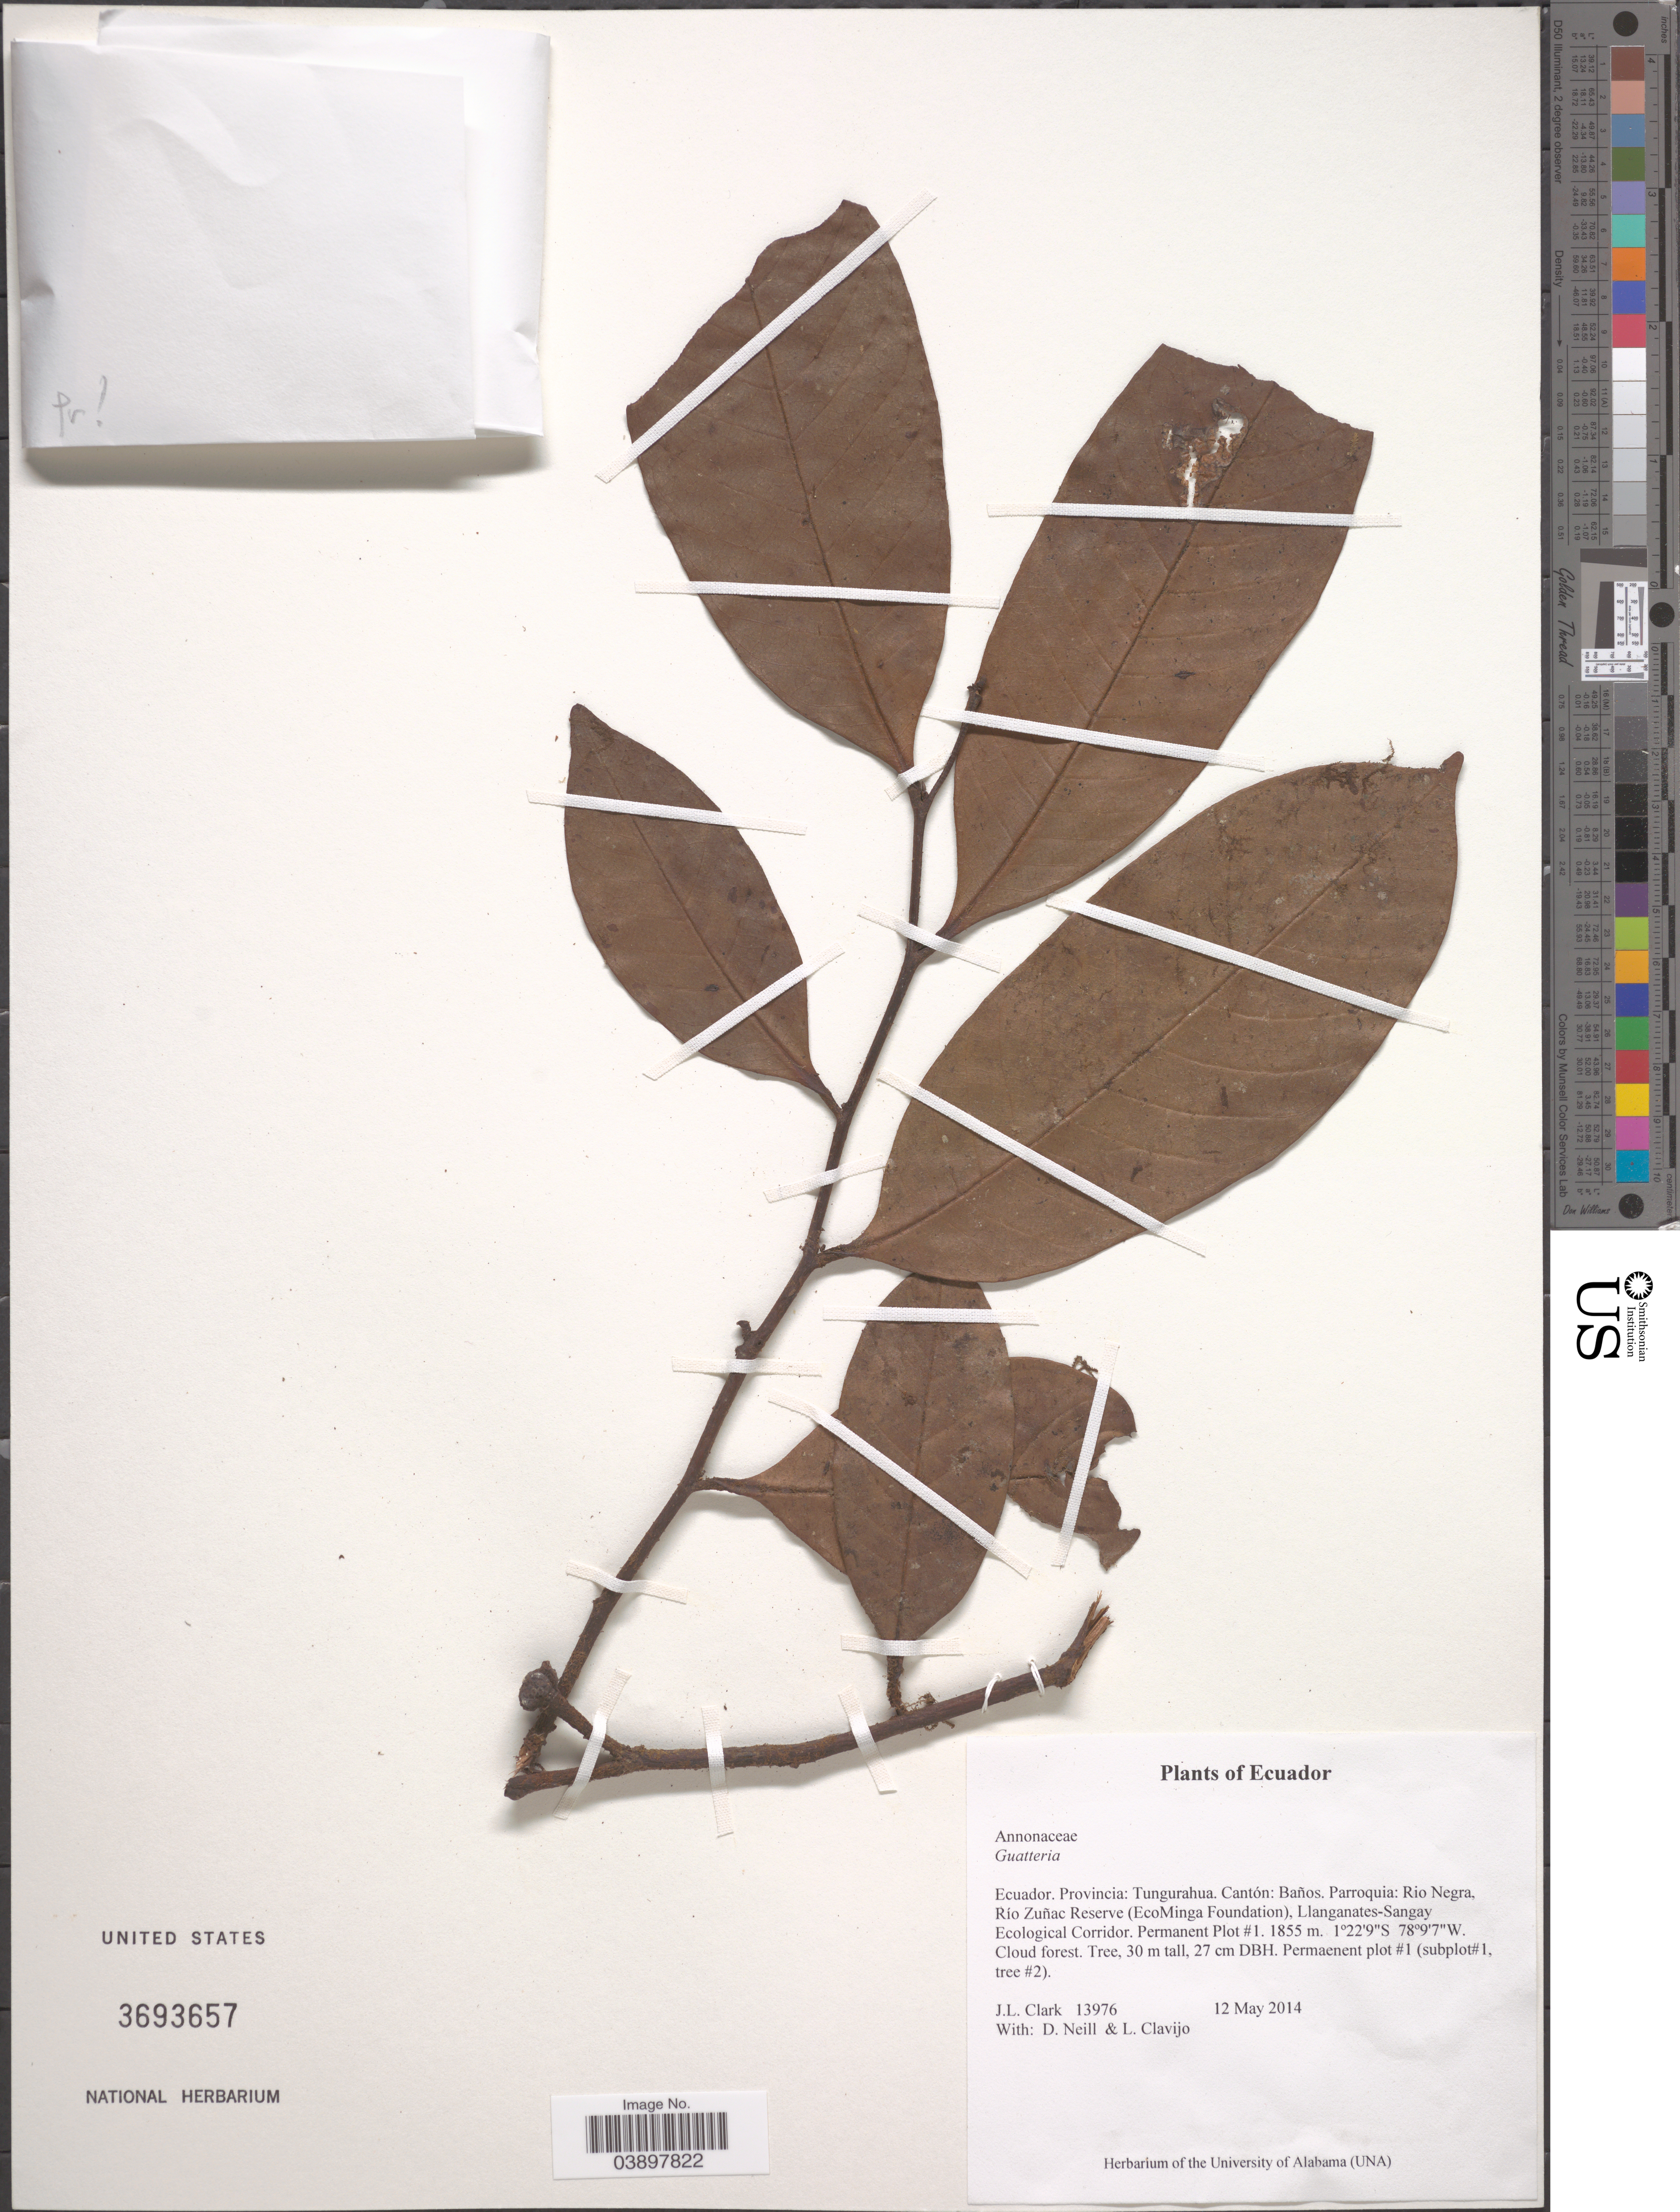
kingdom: Plantae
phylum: Tracheophyta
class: Magnoliopsida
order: Magnoliales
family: Annonaceae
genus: Guatteria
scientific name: Guatteria sp.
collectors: J. J. Clark, D. Neill & L. Clavijo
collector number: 13976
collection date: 2014-05-12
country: Ecuador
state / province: Tungurahua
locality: Cantón: Baños. Parroquia; Rio Negra, Río Zuñac Reserve (Eco Minga Foundation), llanganates-Sangay Ecological Corridor. Permament Plot #1.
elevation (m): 1855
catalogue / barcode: US 3693657